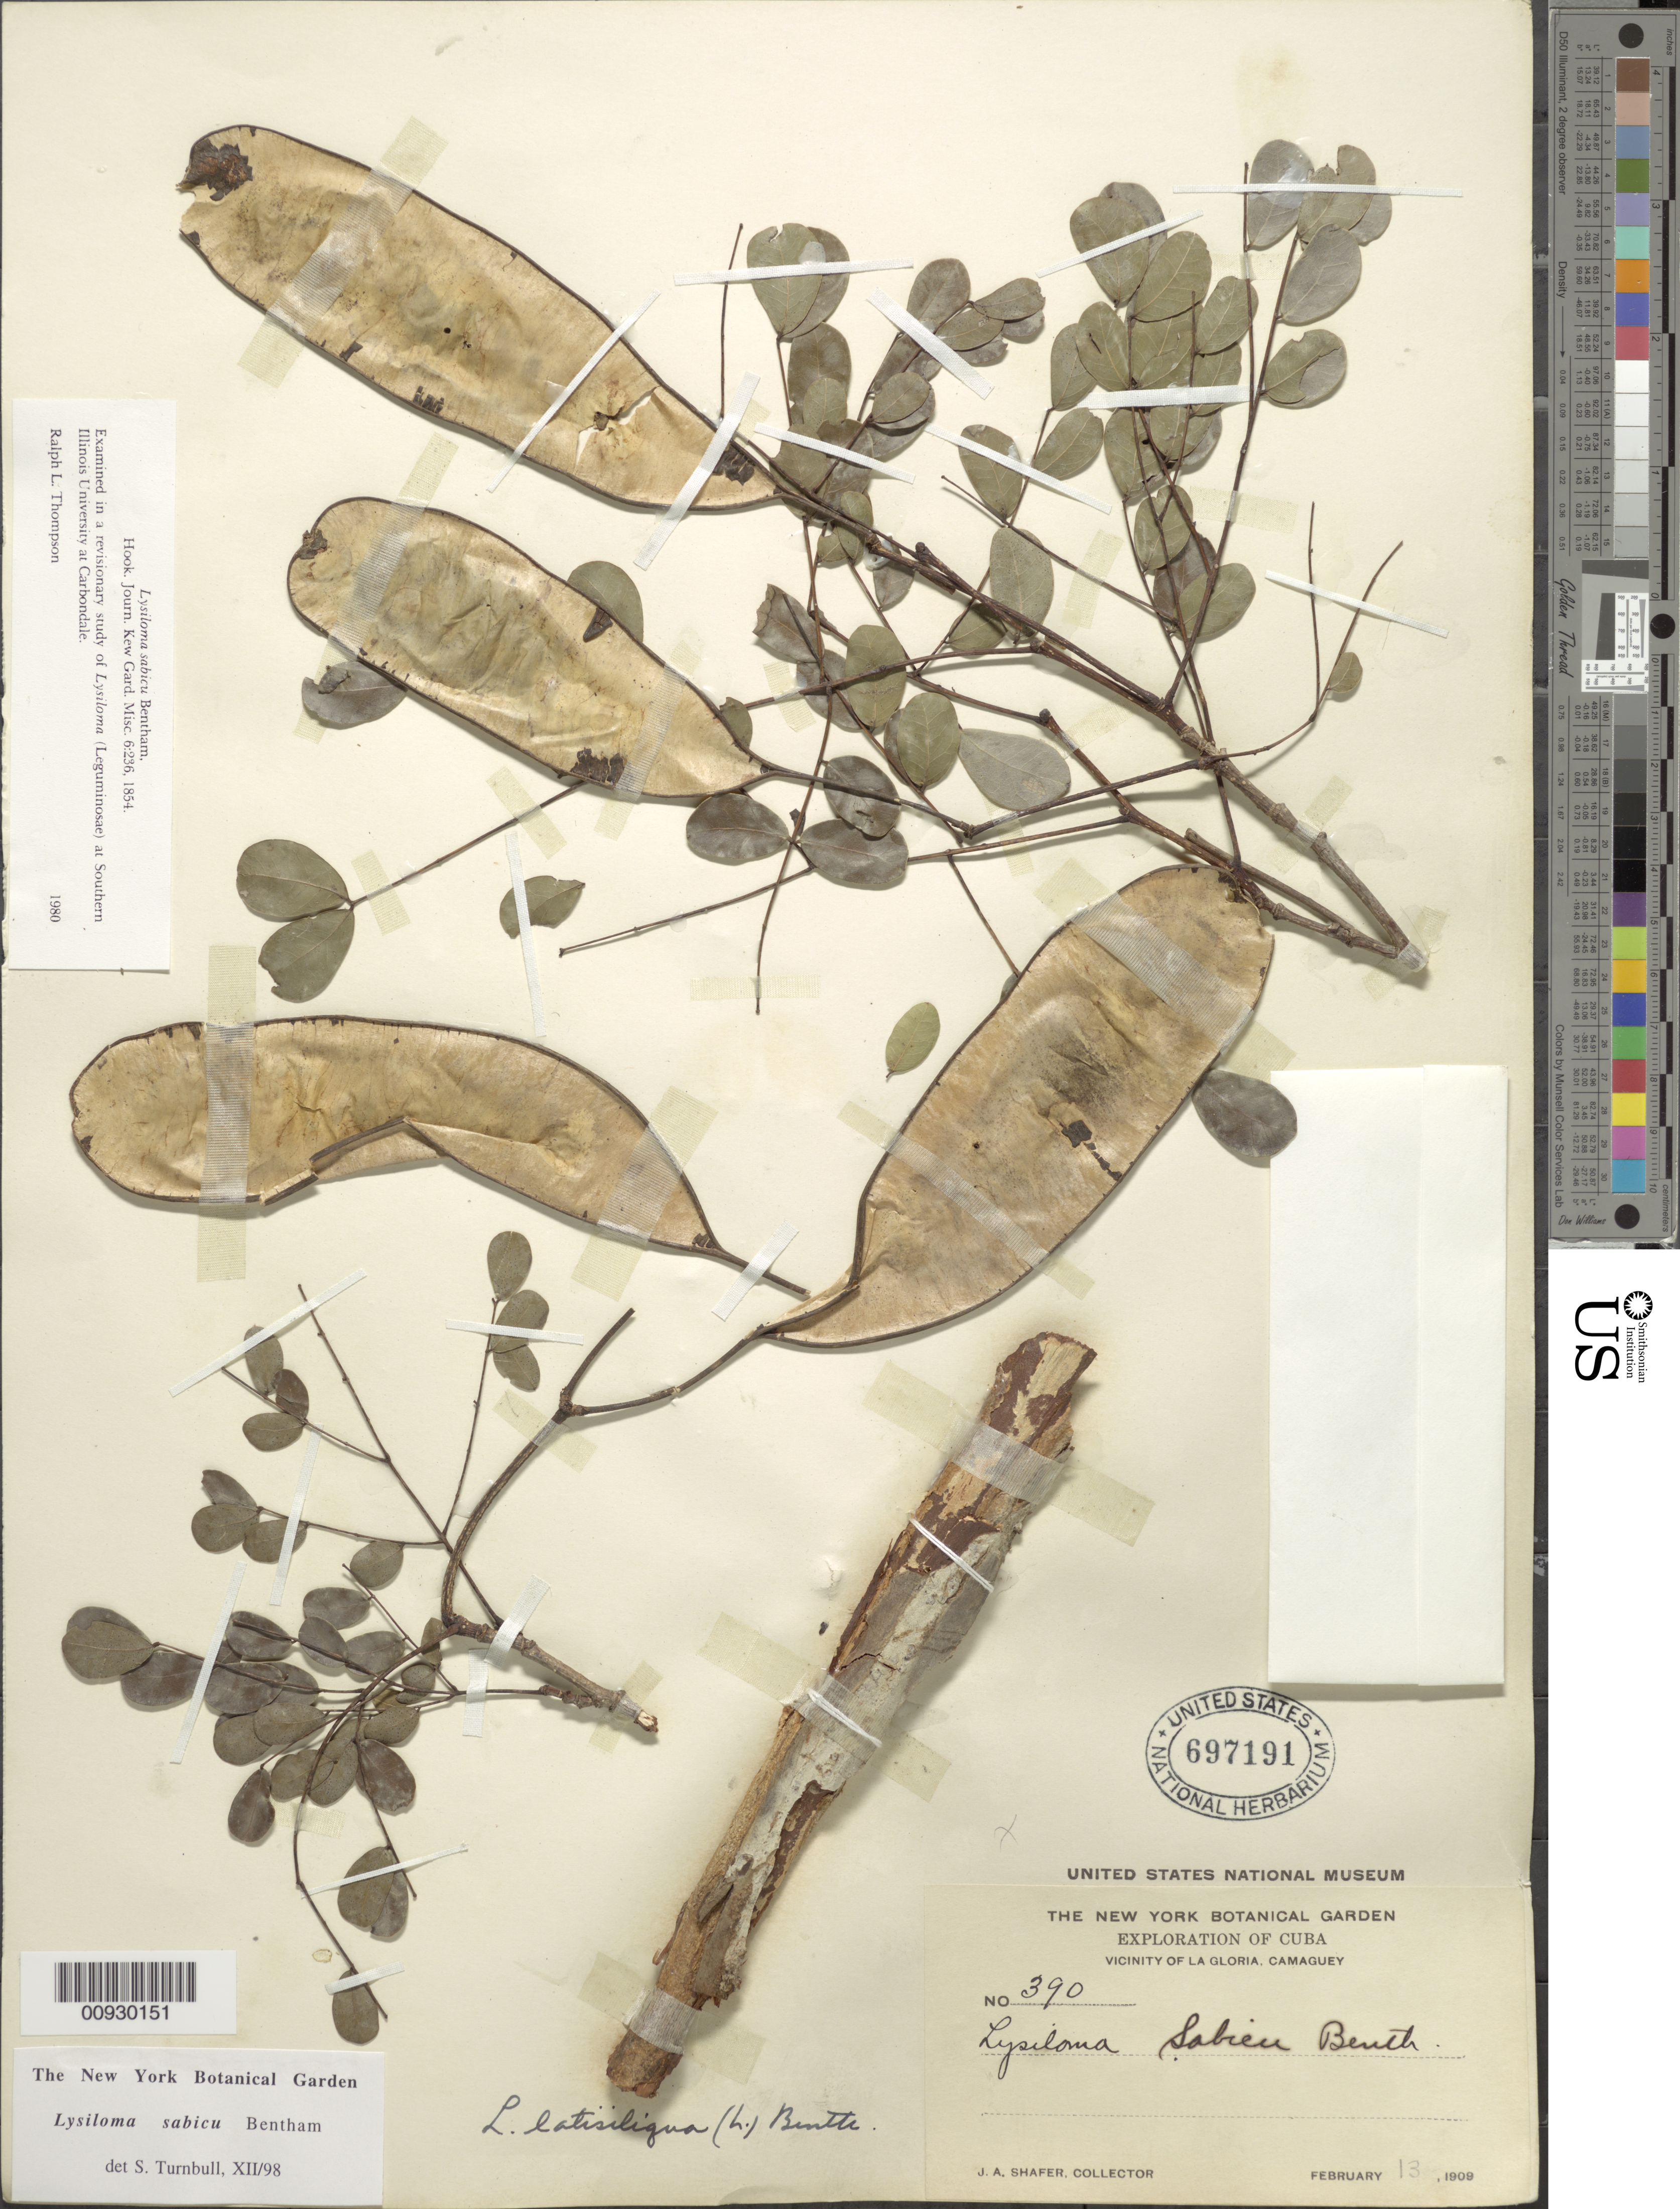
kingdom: Plantae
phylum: Tracheophyta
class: Magnoliopsida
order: Fabales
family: Fabaceae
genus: Lysiloma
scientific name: Lysiloma sabicu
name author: Benth.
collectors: J. A. Shafer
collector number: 390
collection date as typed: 13 Feb 1909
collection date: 1909-02-13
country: Cuba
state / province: Camagüey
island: Cuba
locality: Vicinity of La Gloria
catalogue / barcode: US 697191